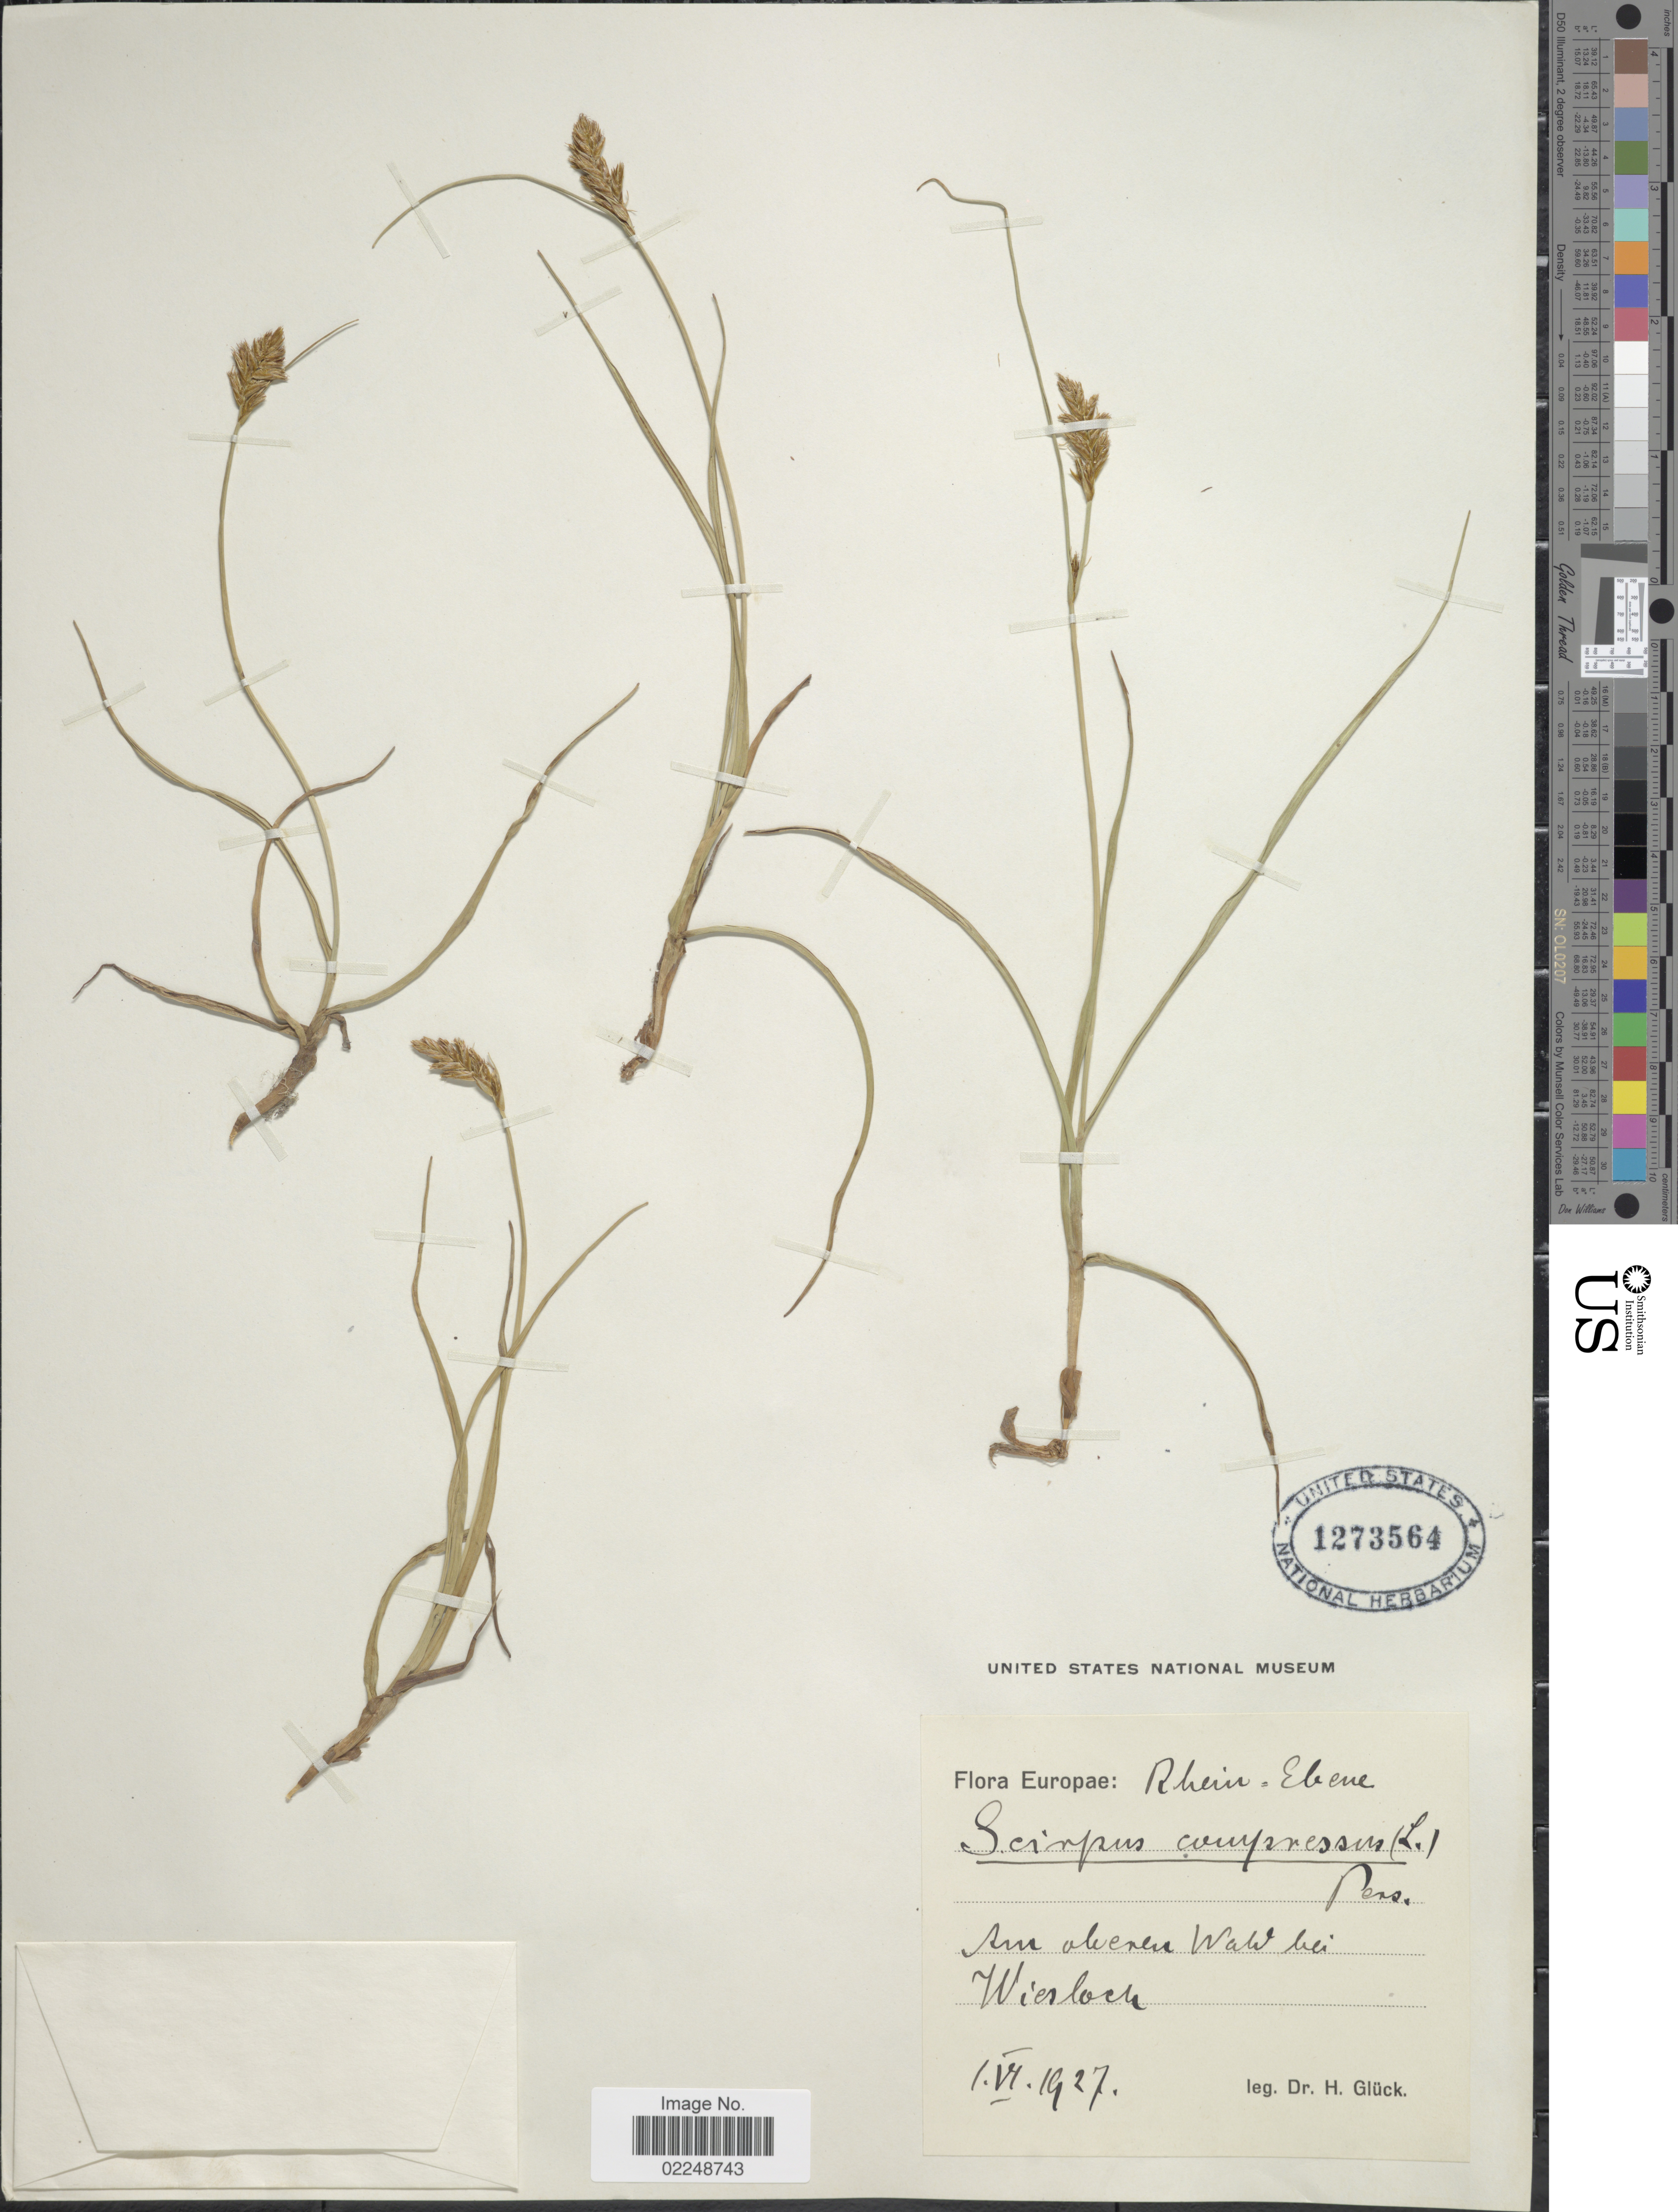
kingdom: Plantae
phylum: Tracheophyta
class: Liliopsida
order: Poales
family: Cyperaceae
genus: Blysmus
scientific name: Blysmus compressus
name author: (L.) Panzer ex Link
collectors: H. Glück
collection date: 1927-06-01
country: Germany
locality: Rhein-Ebene, Au akenen Waw bei Wiesloch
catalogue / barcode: US 1273564